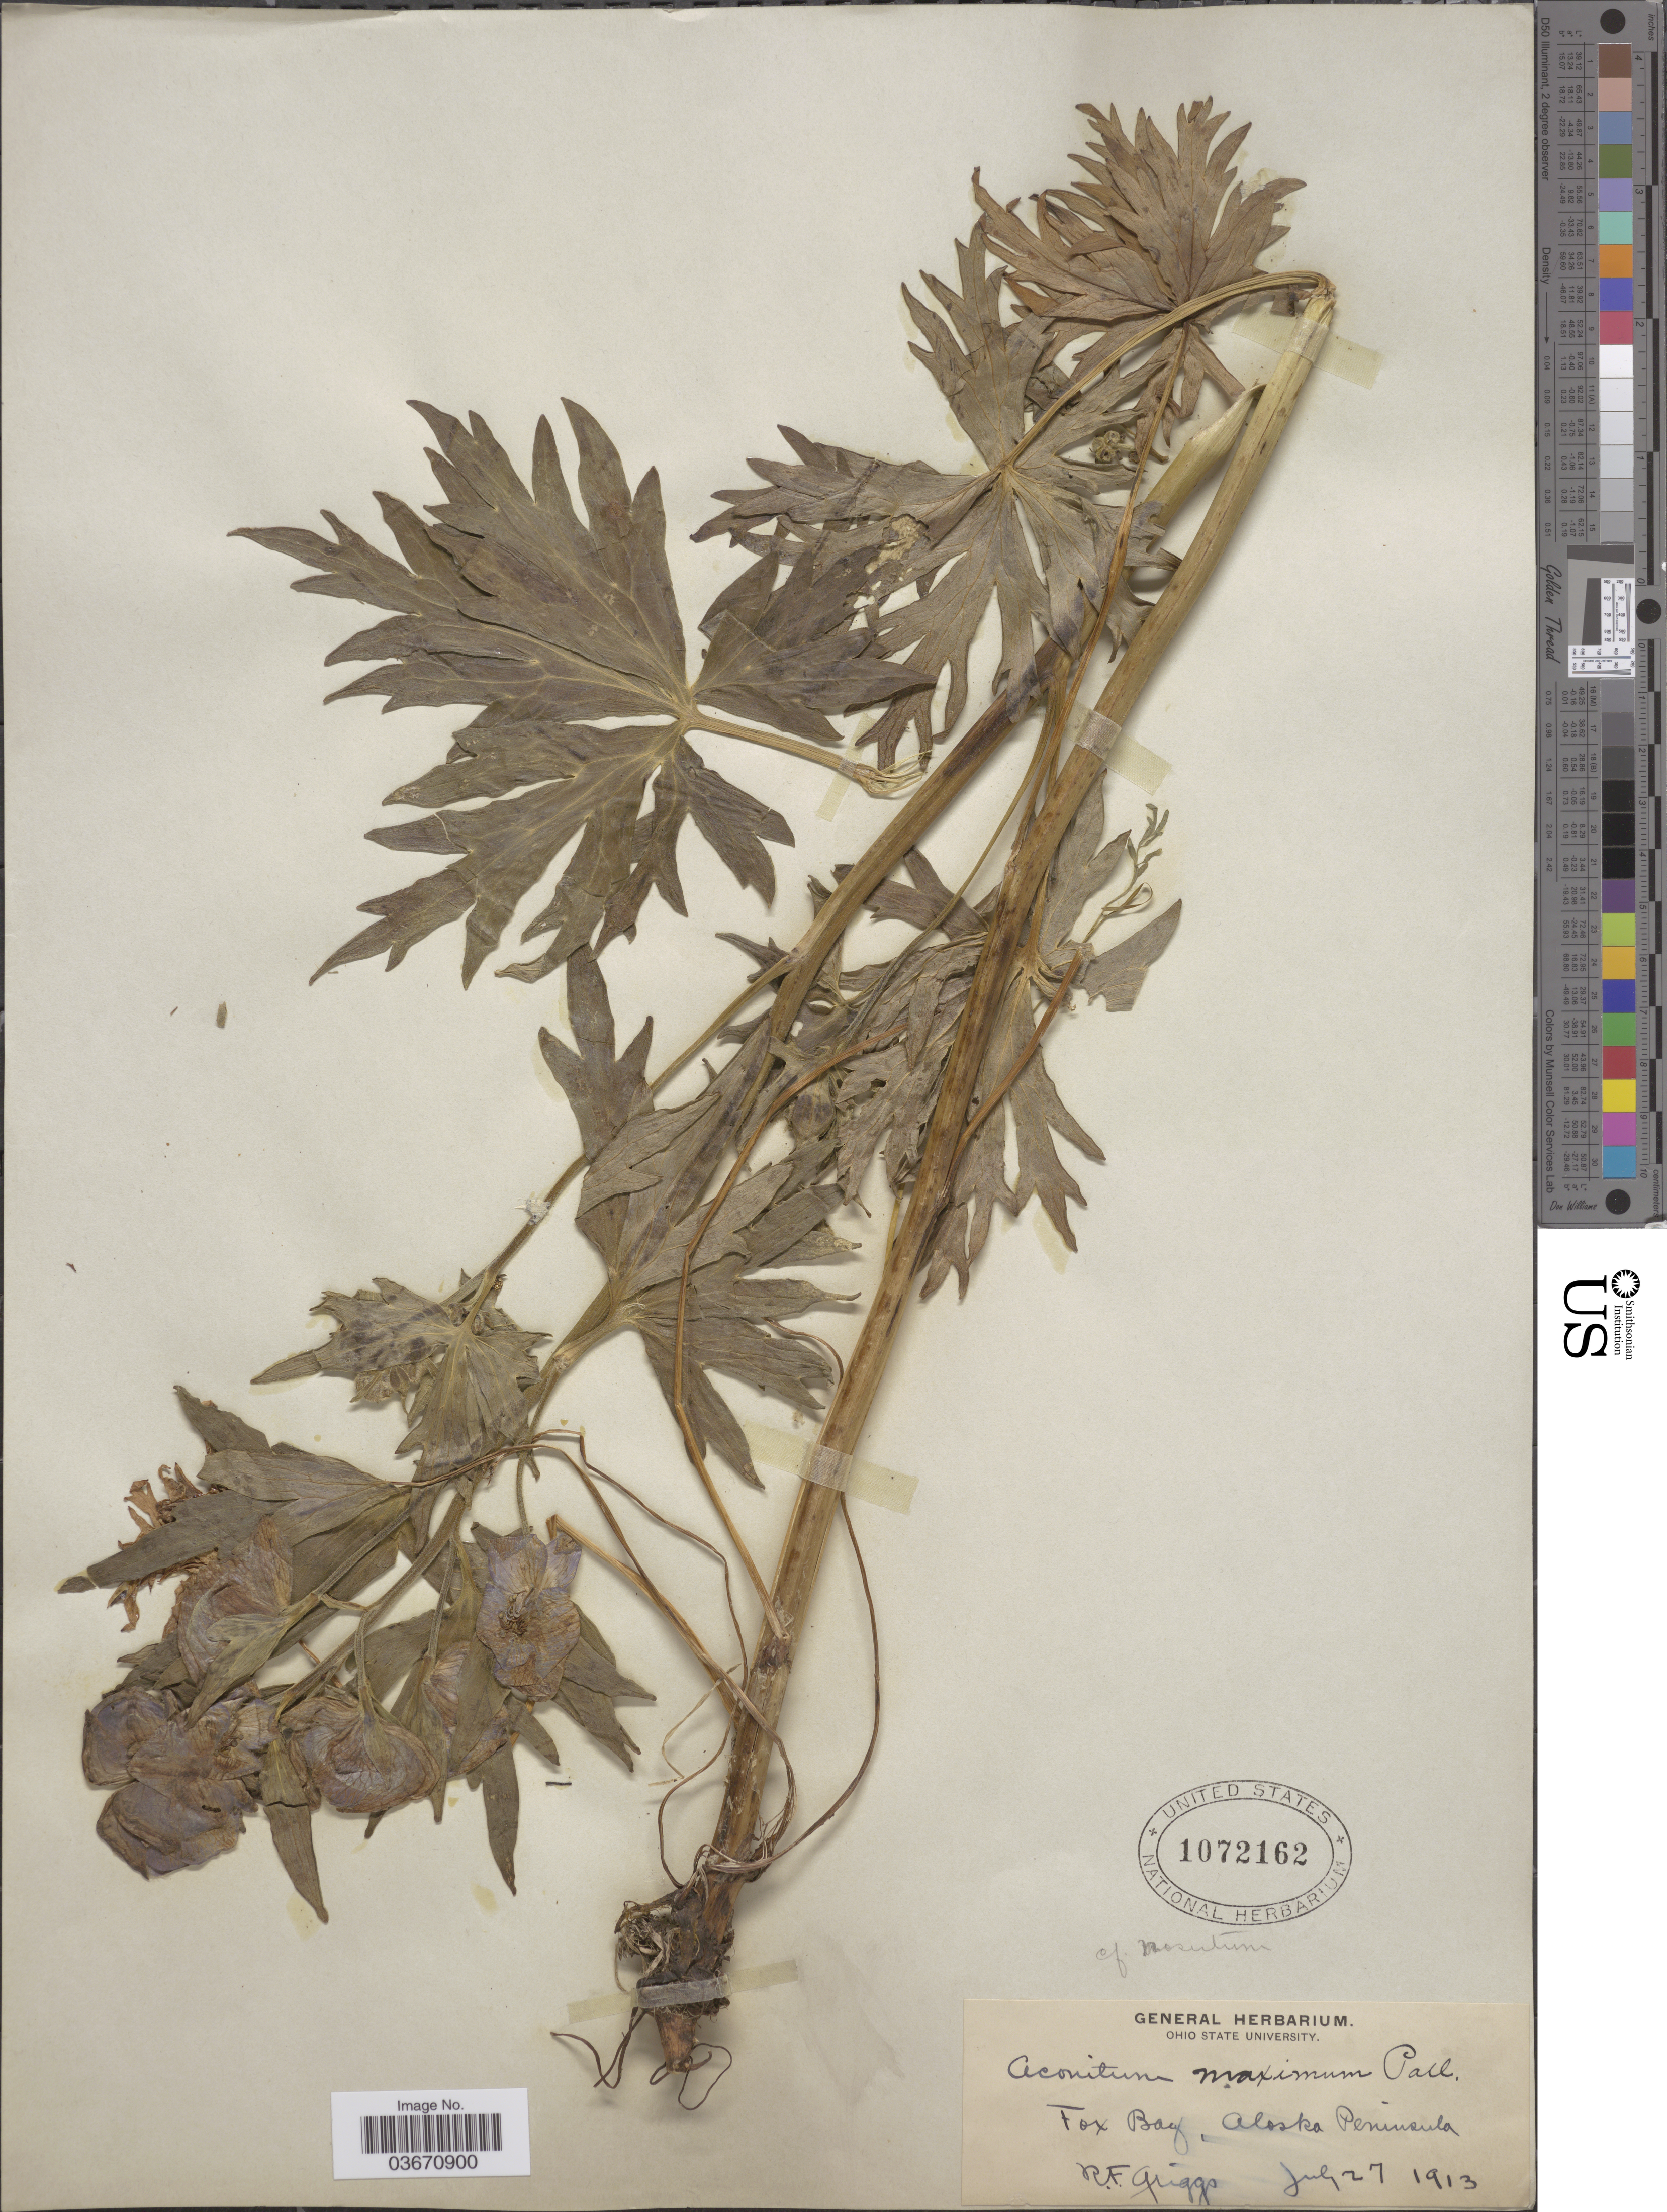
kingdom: Plantae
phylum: Tracheophyta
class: Magnoliopsida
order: Ranunculales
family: Ranunculaceae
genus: Aconitum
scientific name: Aconitum maximum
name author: Pall. ex DC.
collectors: R. F. Griggs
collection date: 1913-07-27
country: United States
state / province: Alaska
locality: Fox Bay, Alaska Peninsula.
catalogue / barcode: US 1072162